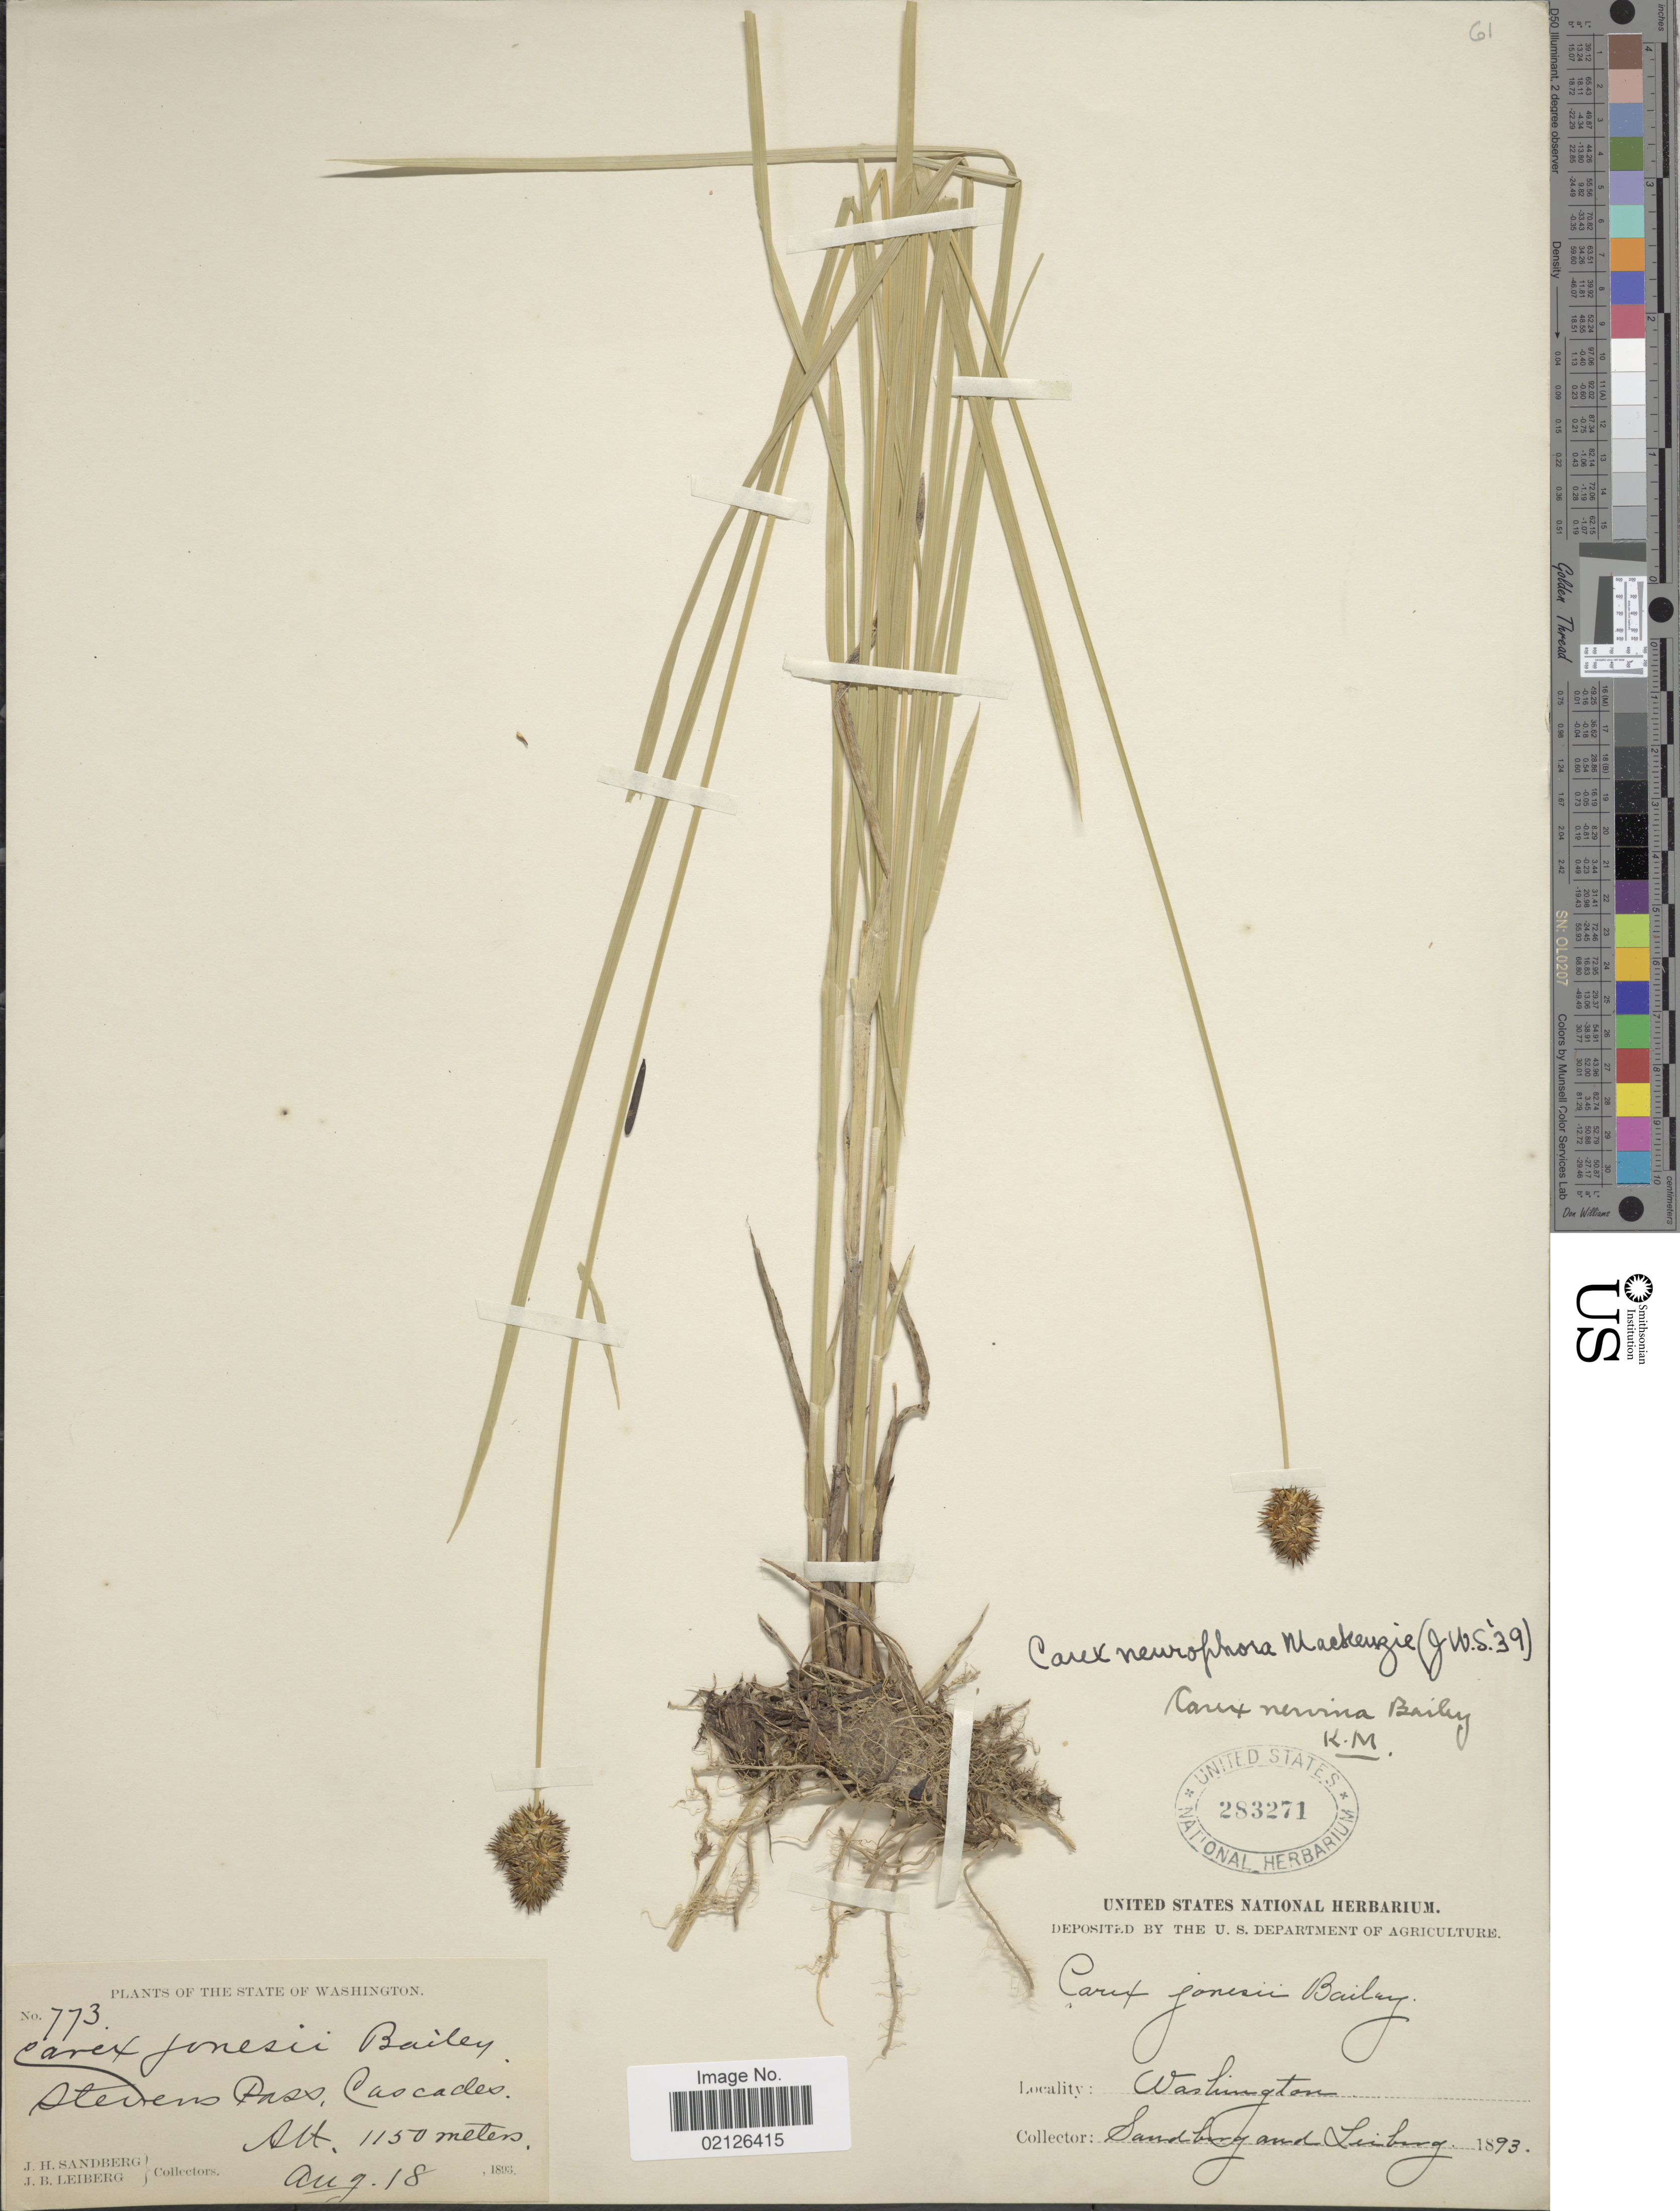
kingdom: Plantae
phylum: Tracheophyta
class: Liliopsida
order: Poales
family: Cyperaceae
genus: Carex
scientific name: Carex neurophora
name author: Mack.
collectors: J. H. Sandberg & J. B. Leiberg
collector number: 773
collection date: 1893-08-18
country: United States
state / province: Washington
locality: Stevens Pass, Cascades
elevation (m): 1150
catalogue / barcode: US 283271